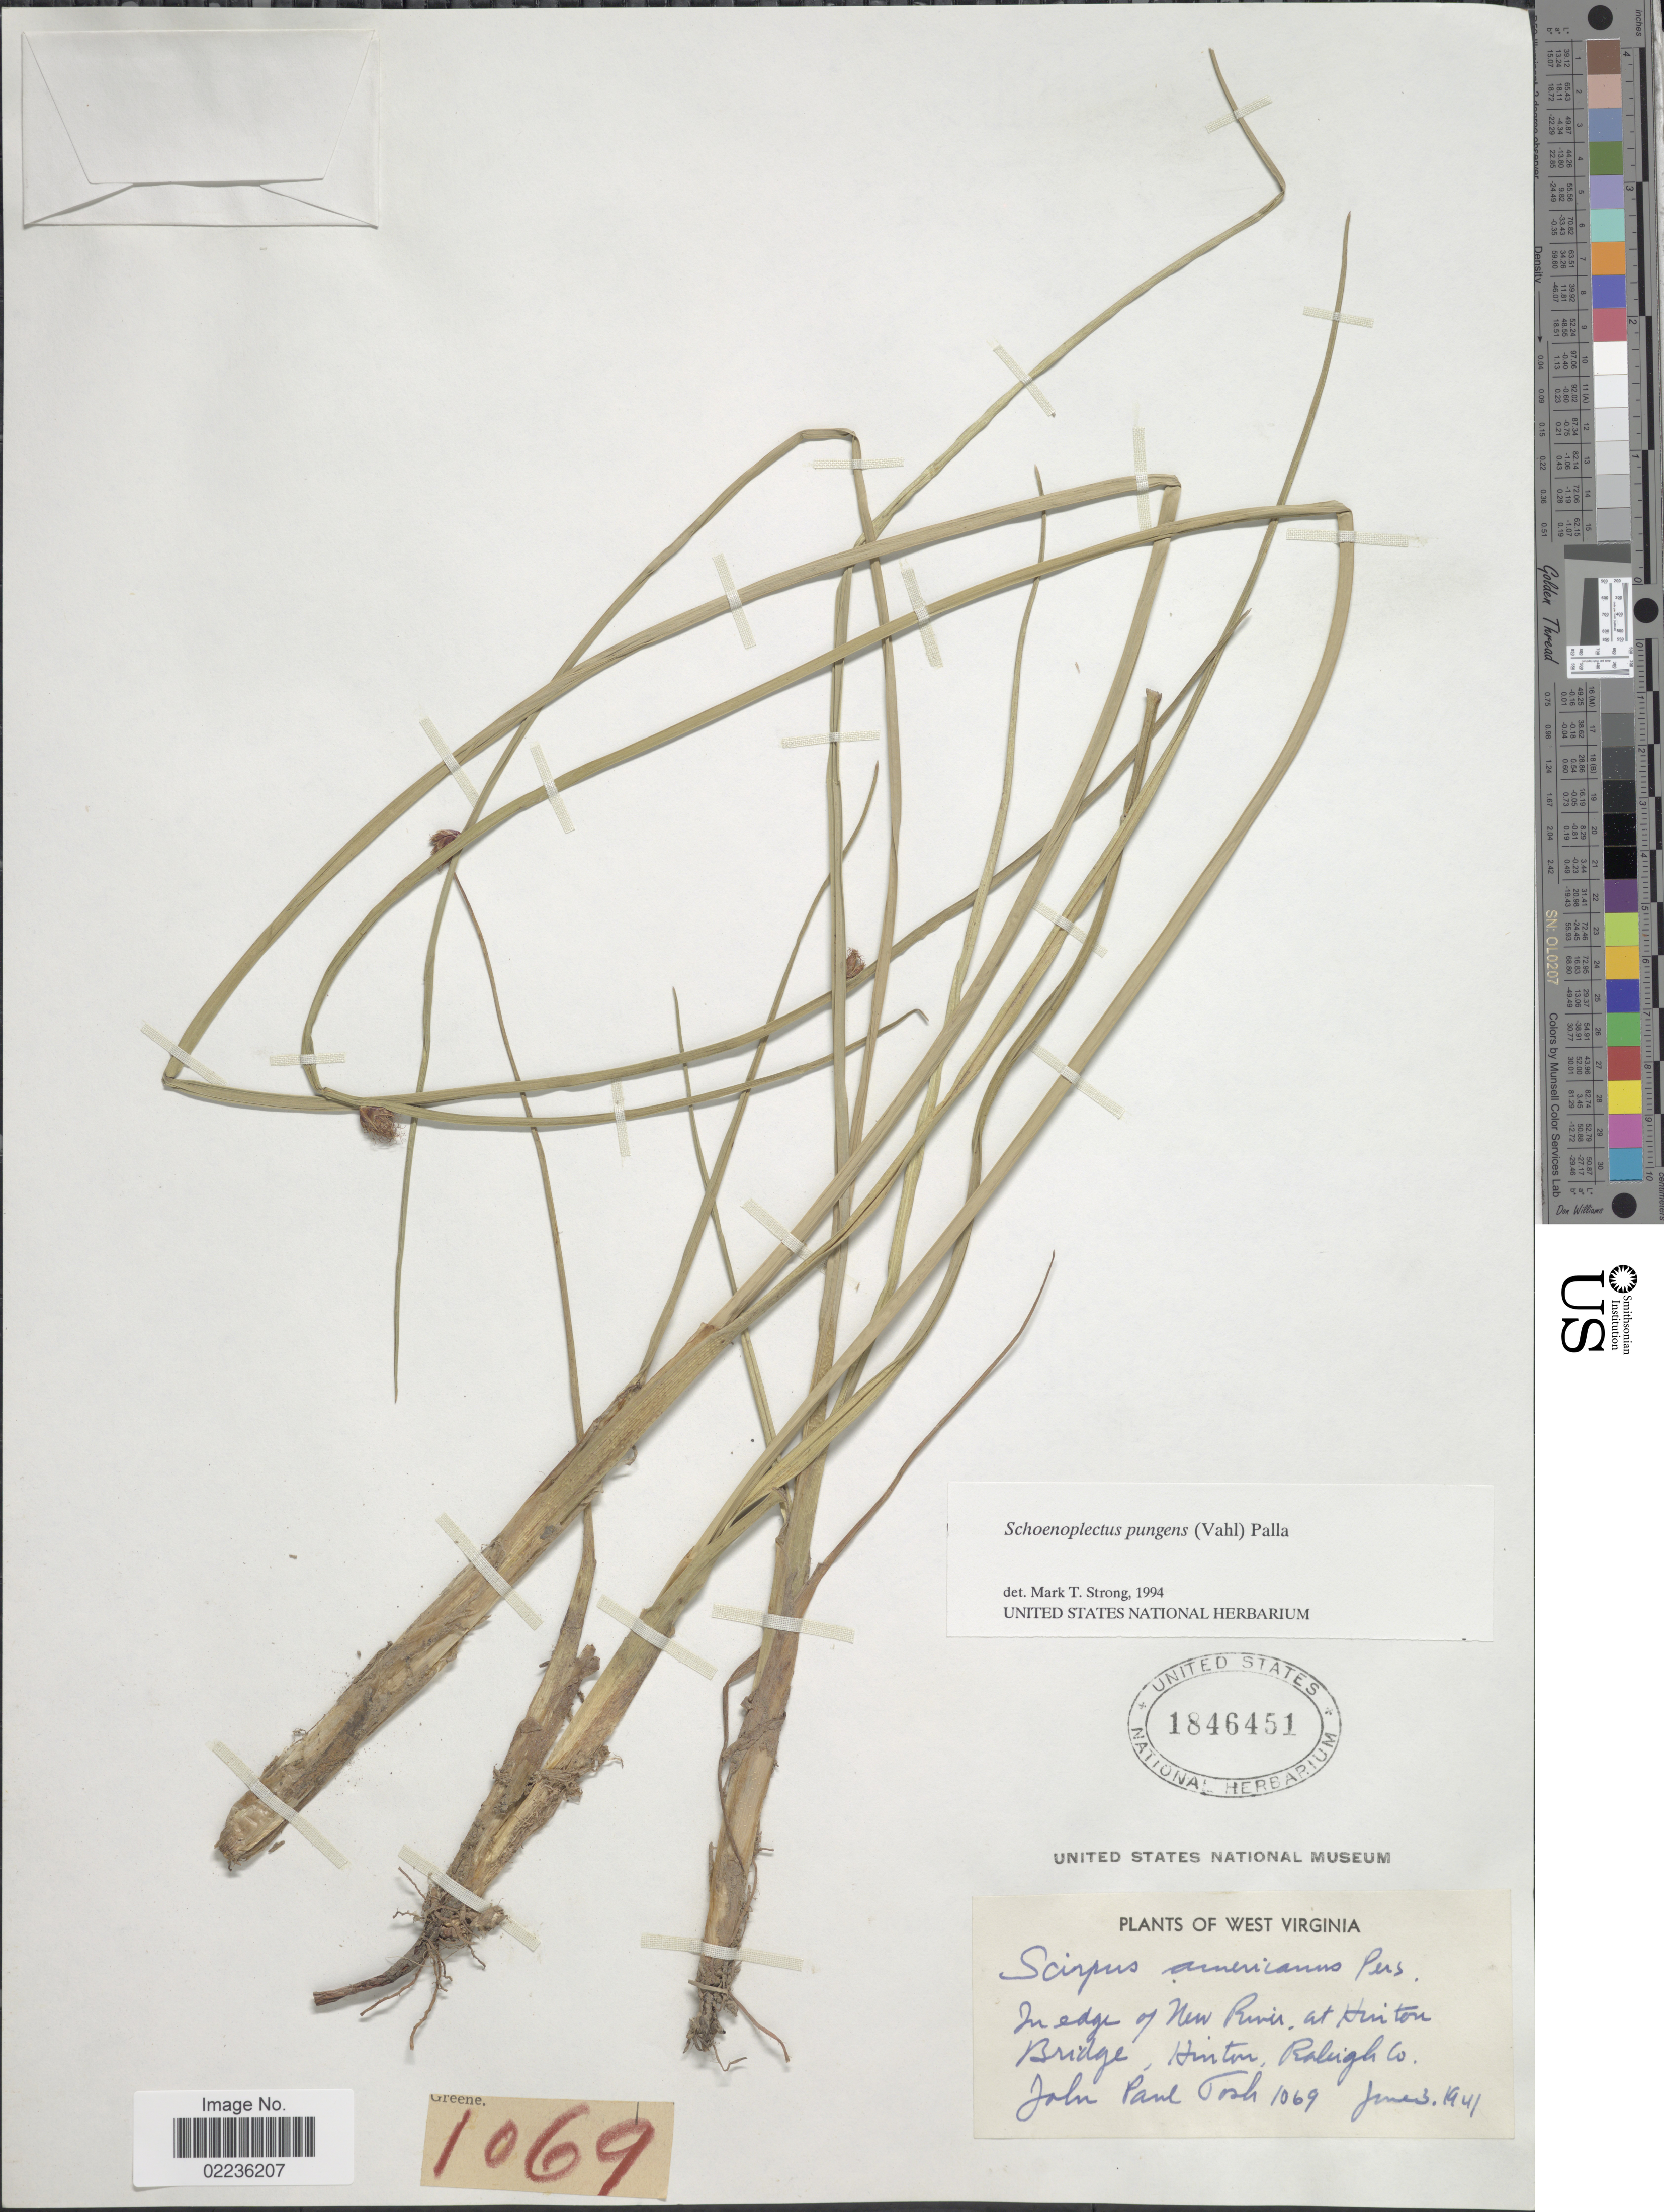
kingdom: Plantae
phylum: Tracheophyta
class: Liliopsida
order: Poales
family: Cyperaceae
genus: Schoenoplectus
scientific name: Schoenoplectus pungens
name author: (Vahl) Palla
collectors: J. Tosh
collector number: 1069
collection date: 1941-06-03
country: United States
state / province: West Virginia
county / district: Raleigh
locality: In edge of New River, at Hinton Bridge, Hinton, Raleigh Co.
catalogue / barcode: US 1846451